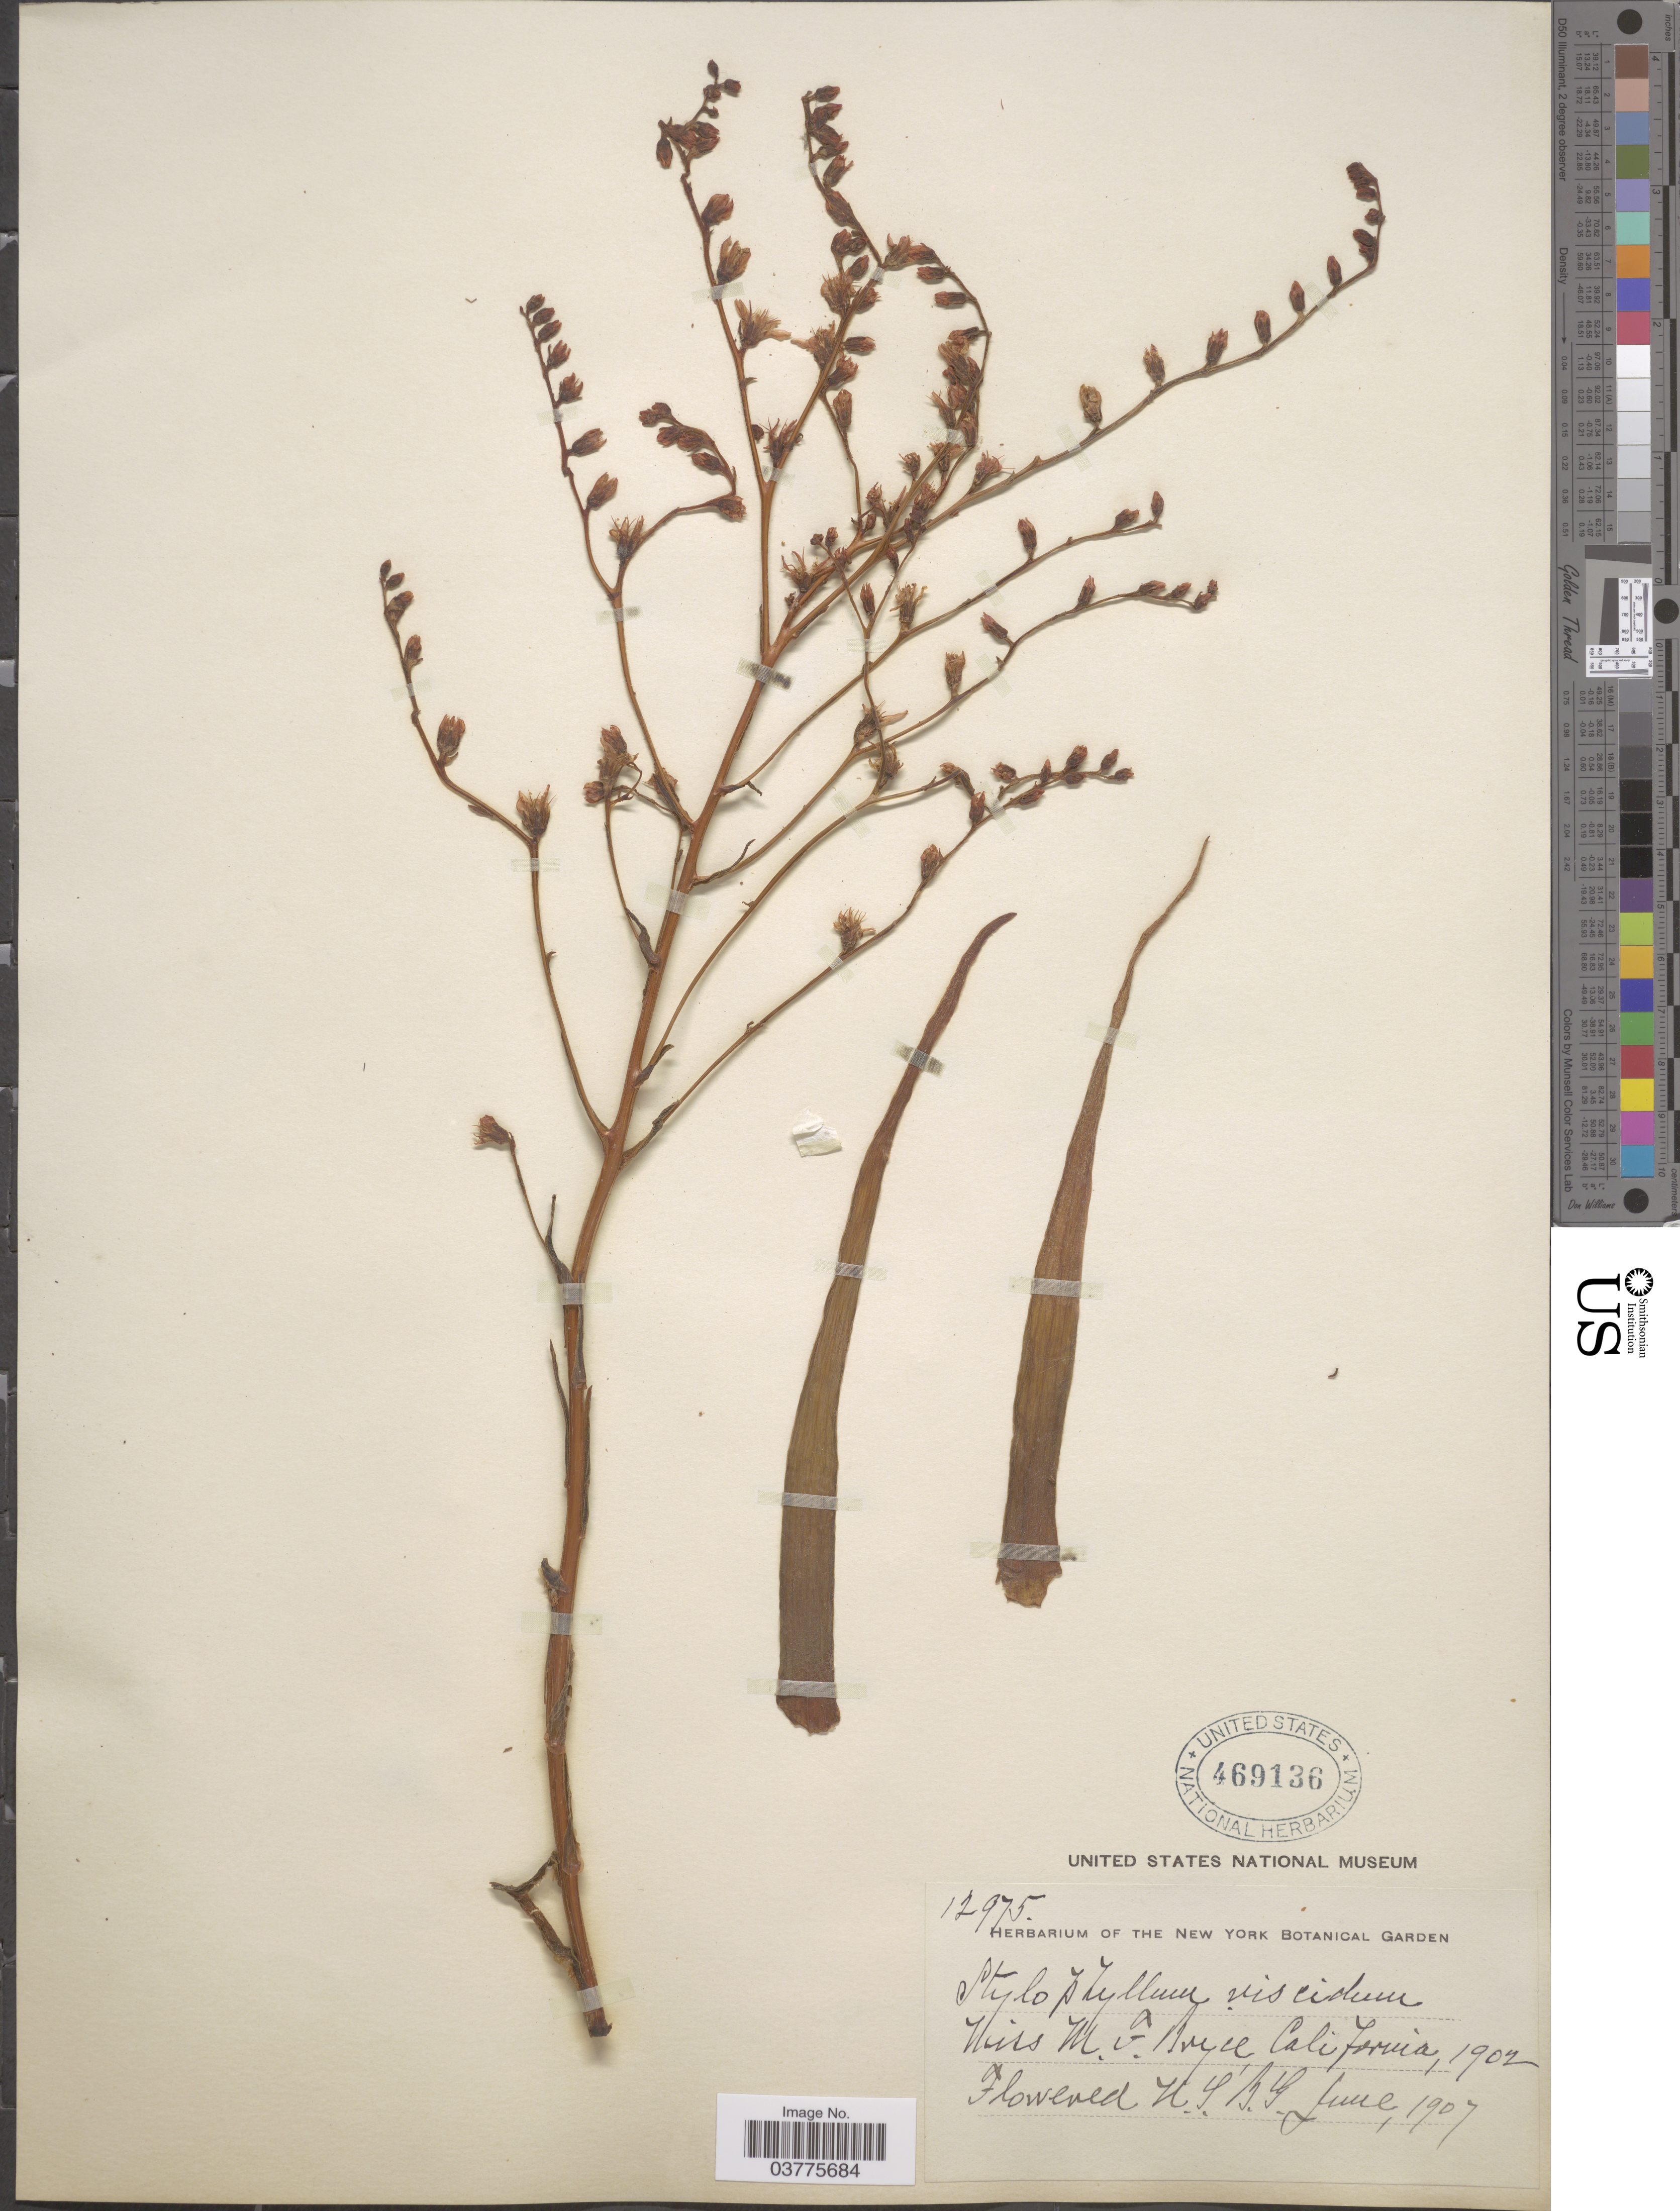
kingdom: Plantae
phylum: Tracheophyta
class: Magnoliopsida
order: Saxifragales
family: Crassulaceae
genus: Dudleya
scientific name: Dudleya viscida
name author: (S. Watson) Moran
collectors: M. Bryce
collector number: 12975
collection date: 1902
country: United States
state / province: California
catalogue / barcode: US 469136